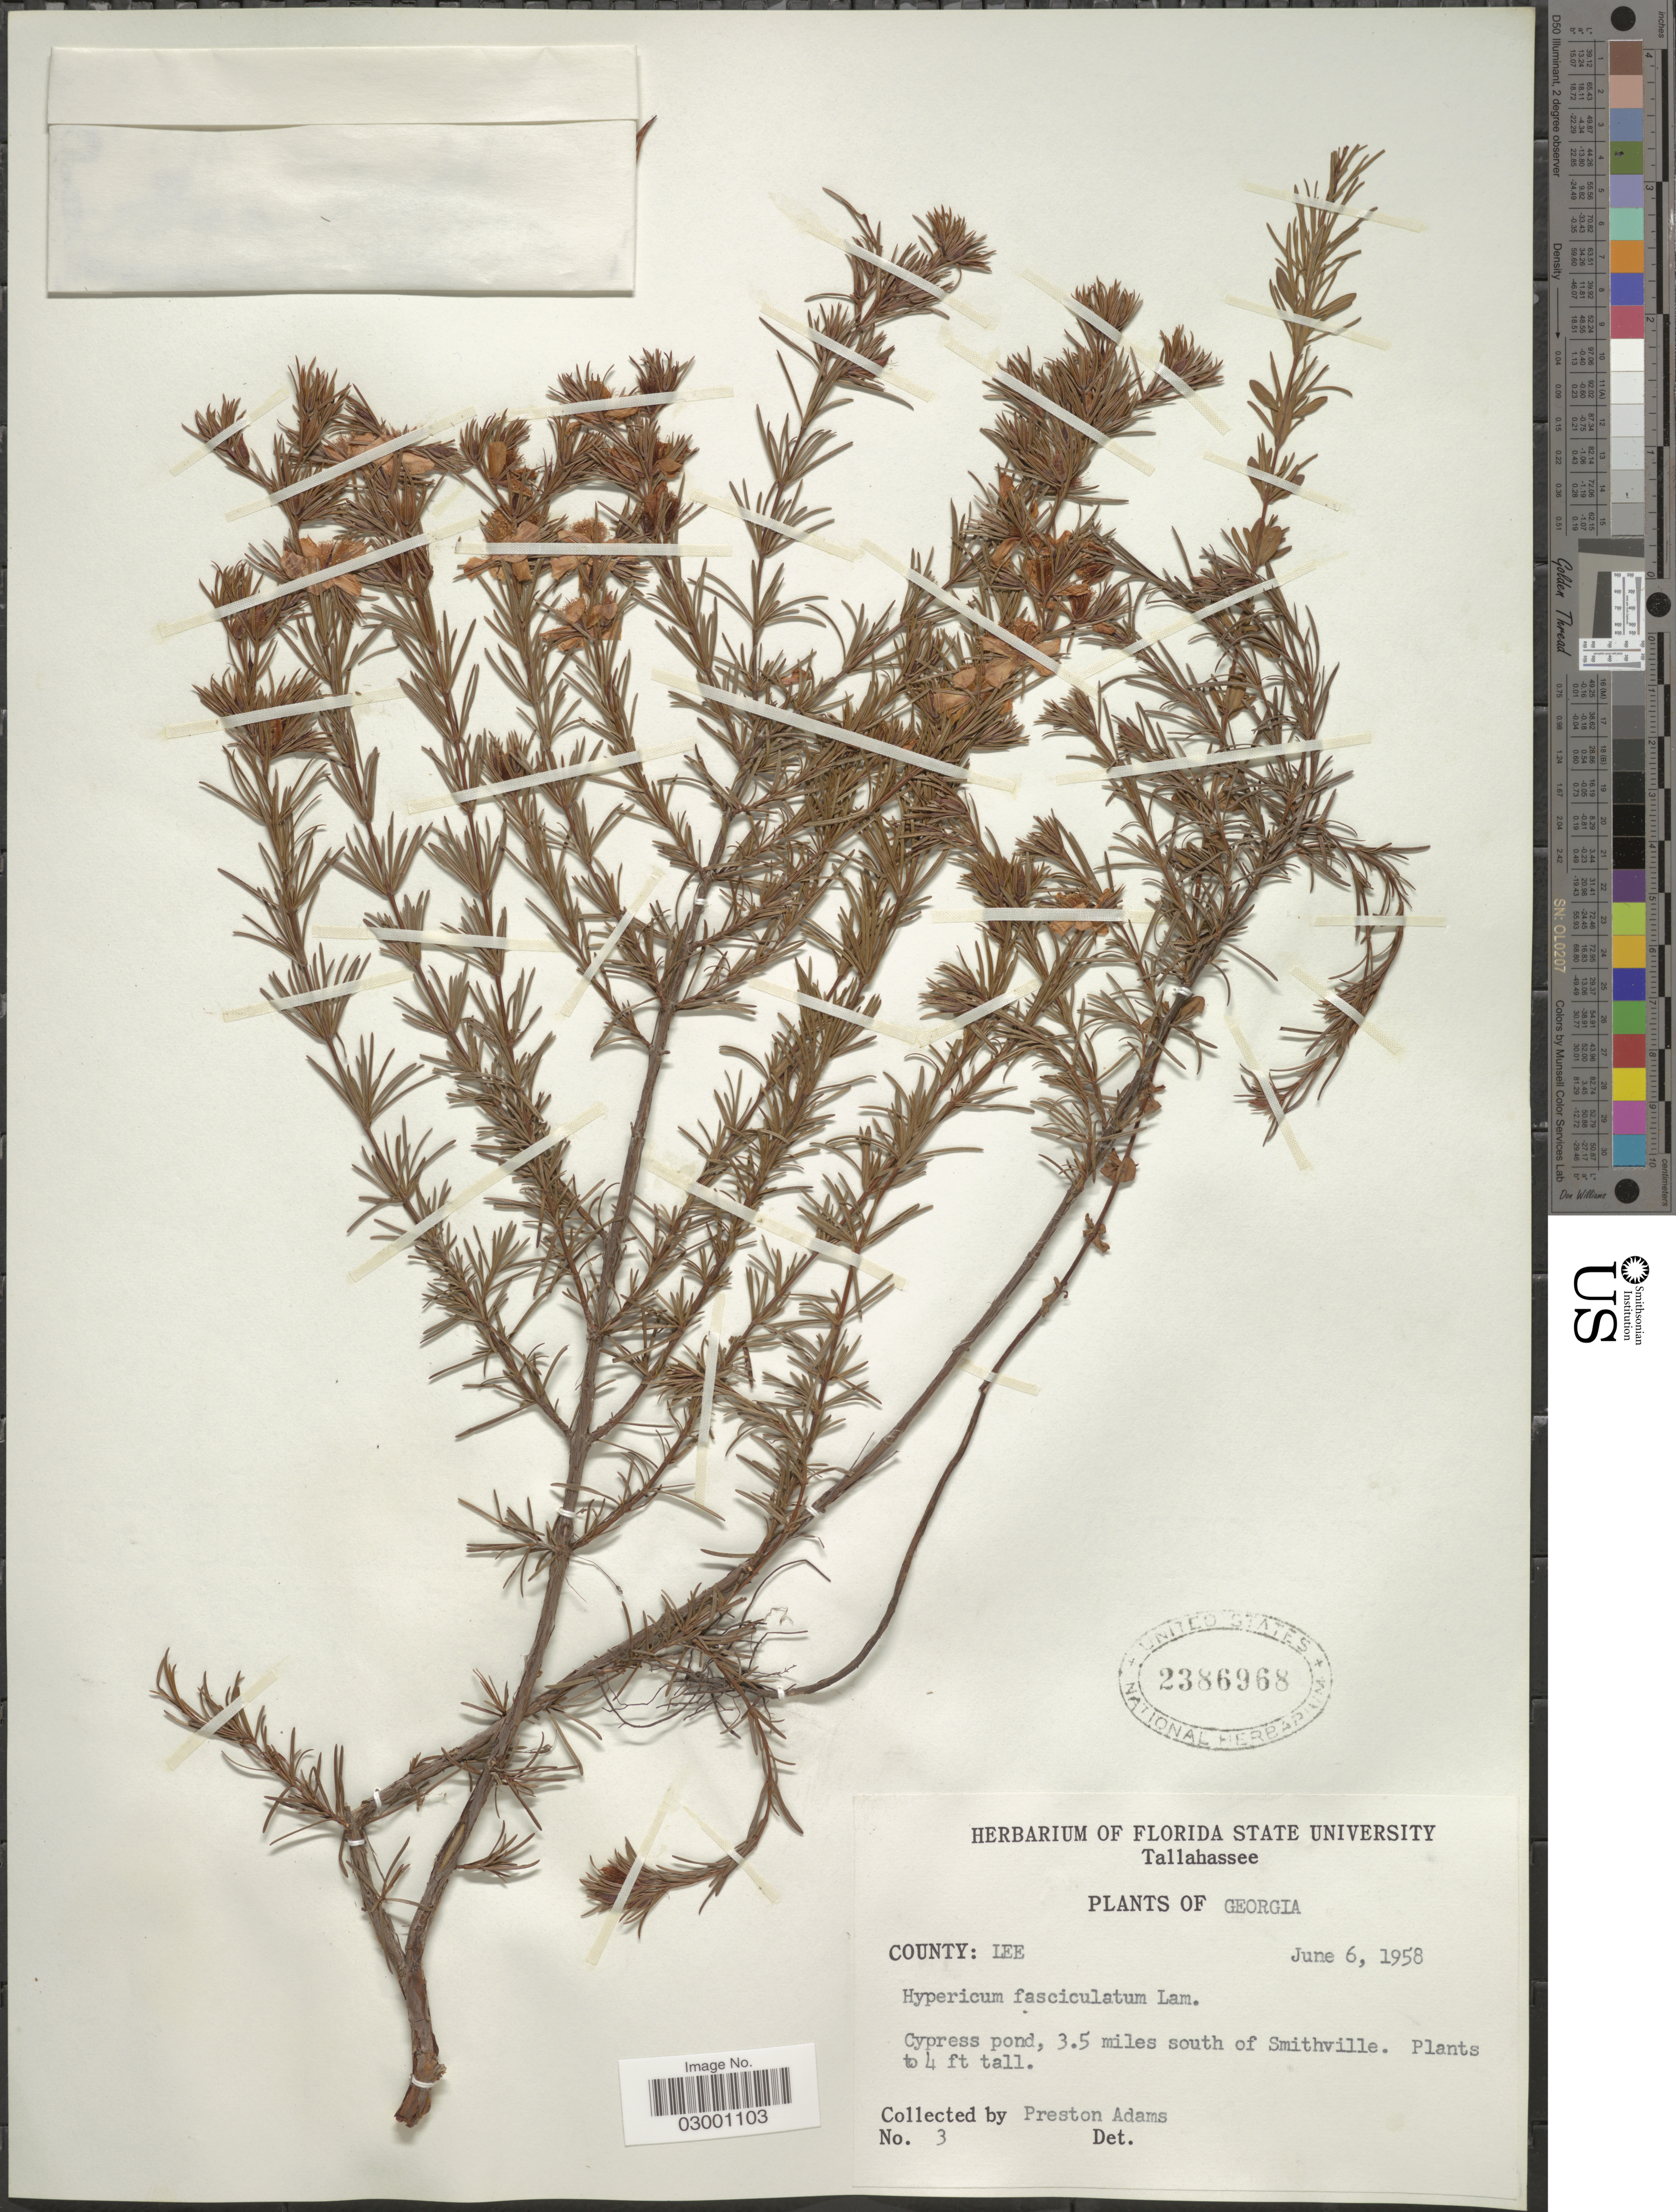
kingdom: Plantae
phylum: Tracheophyta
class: Magnoliopsida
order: Malpighiales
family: Hypericaceae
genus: Hypericum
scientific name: Hypericum fasciculatum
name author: Lam.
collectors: P. Adams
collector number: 3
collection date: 1958-06-06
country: United States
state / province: Georgia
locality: Cypress pond, 3.5 miles south of Smithville, County: Lee.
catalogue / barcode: US 2386968